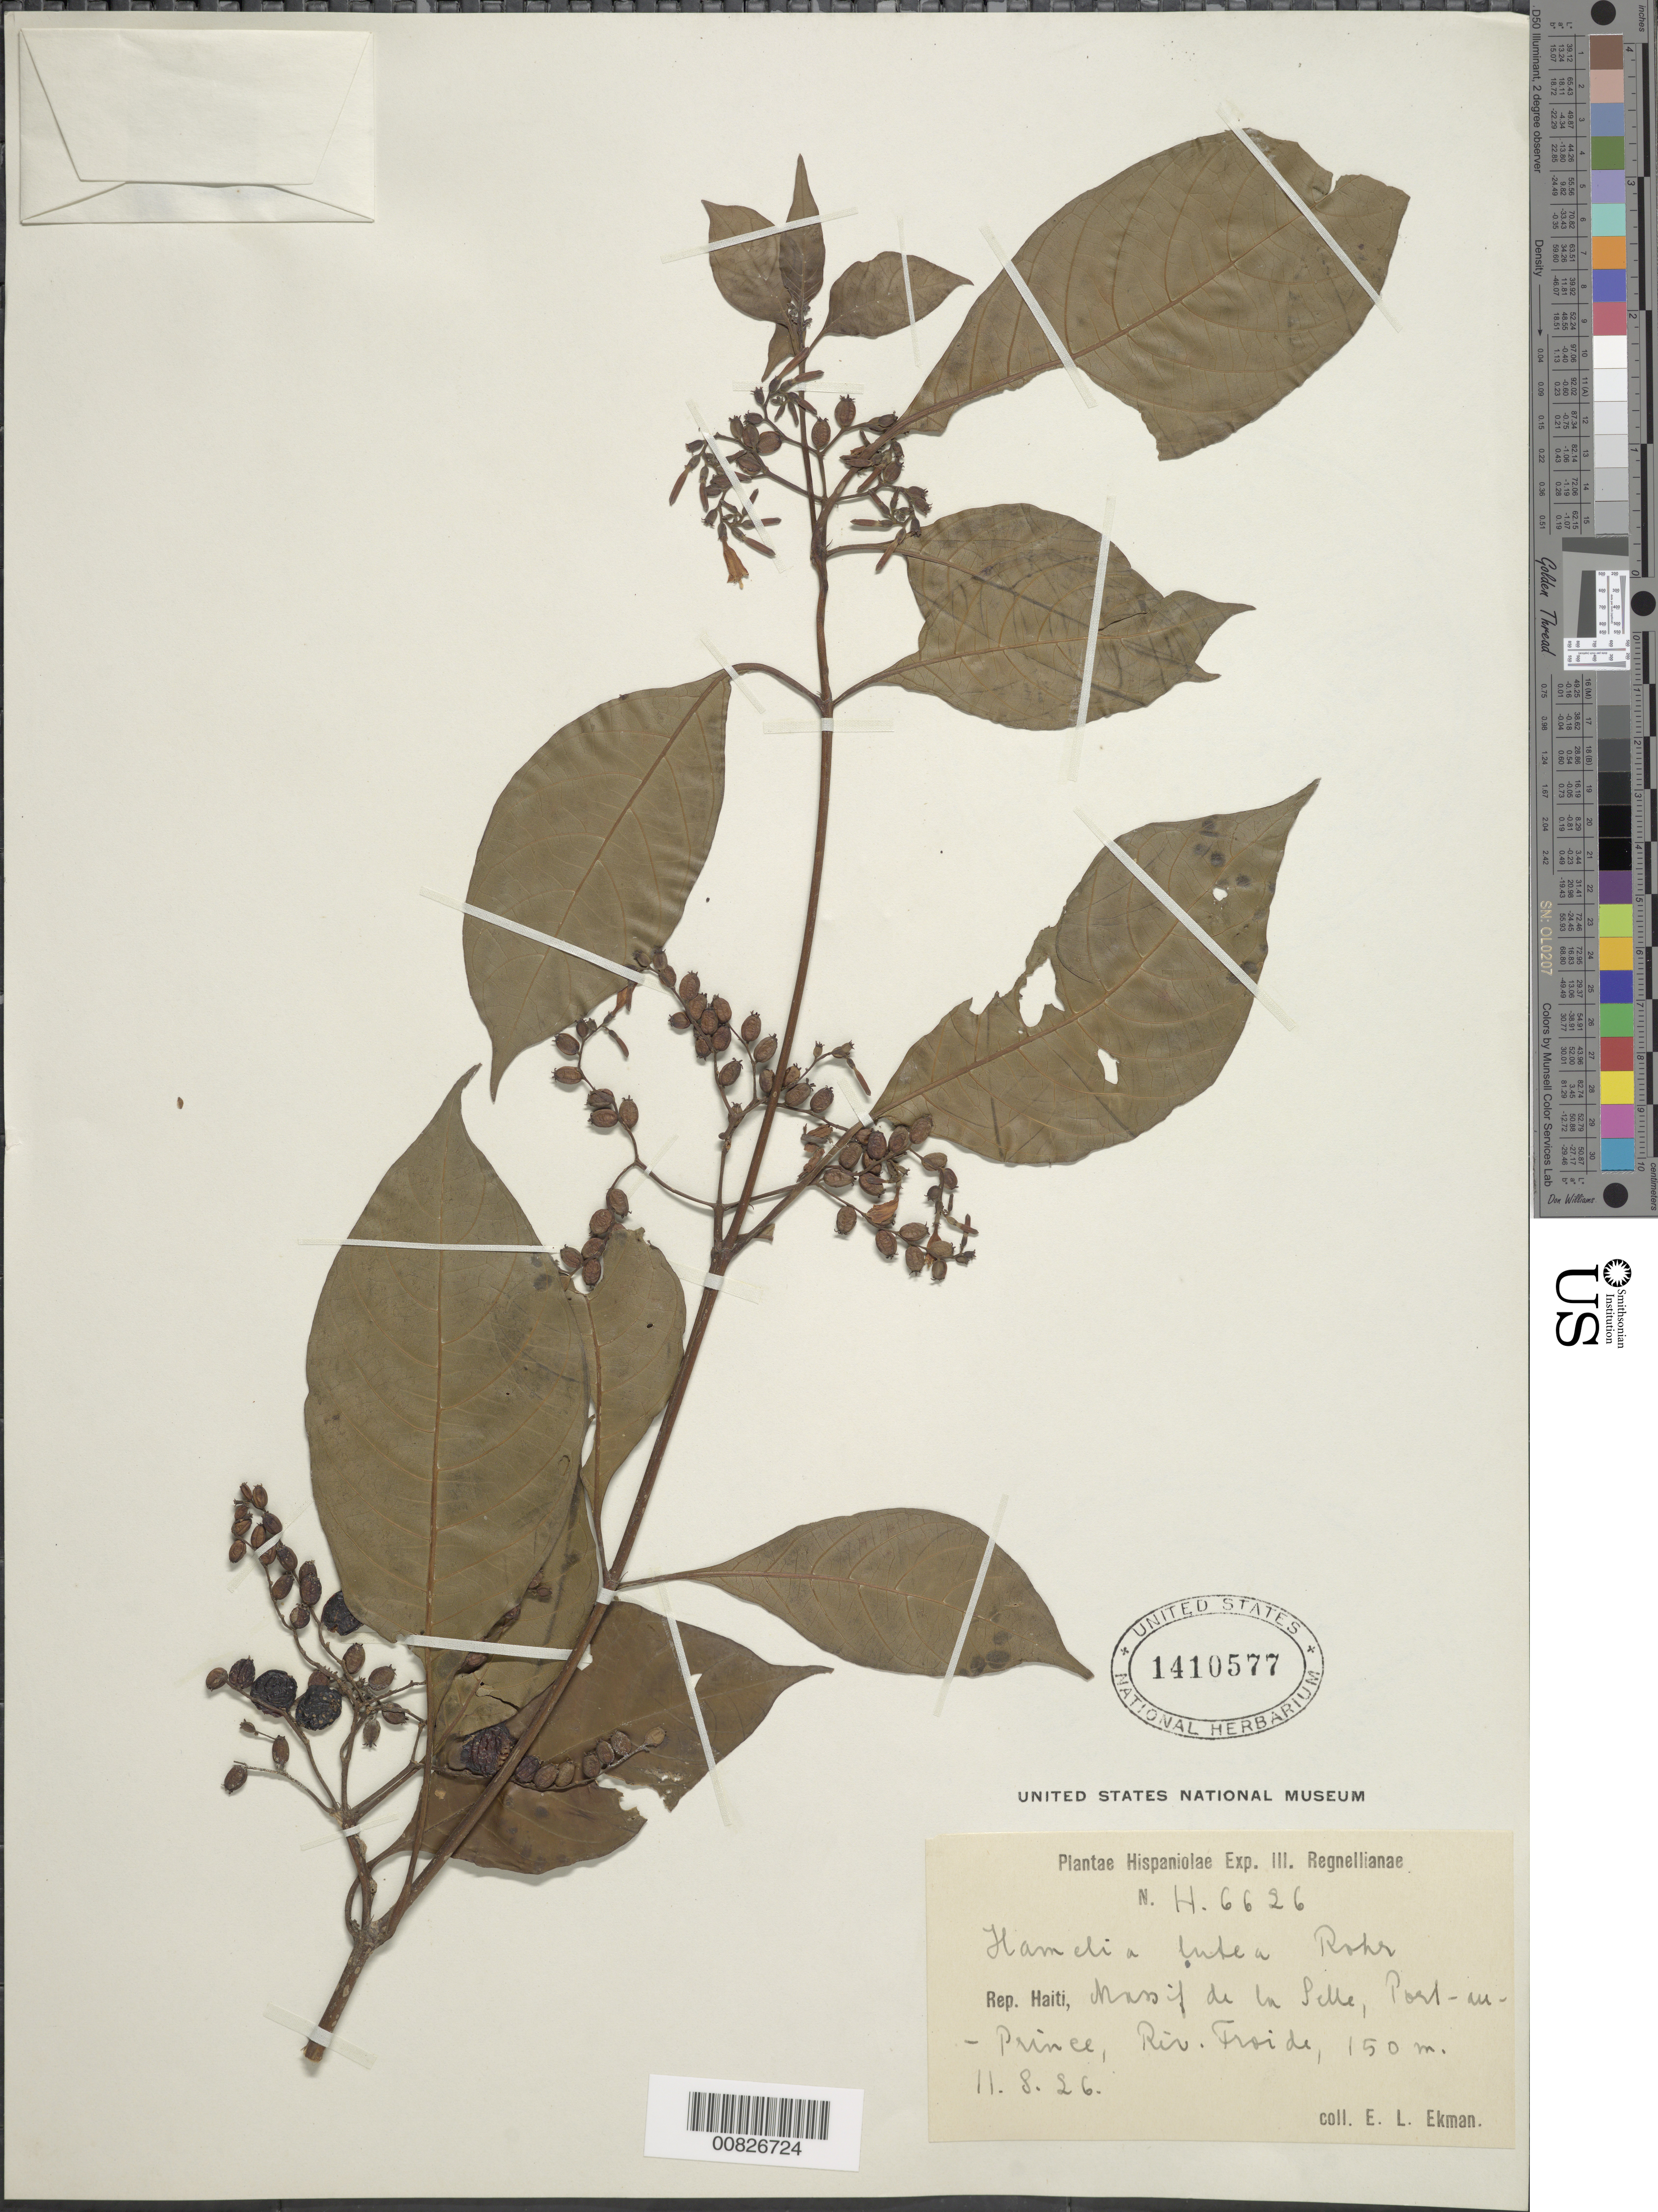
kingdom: Plantae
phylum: Tracheophyta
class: Magnoliopsida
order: Gentianales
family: Rubiaceae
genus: Hamelia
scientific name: Hamelia axillaris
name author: Sw.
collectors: E. L. Ekman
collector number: H 6626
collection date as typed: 11 Aug 1926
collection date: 1926-08-11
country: Haiti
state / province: Ouest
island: Hispaniola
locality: Massif de la Selle, Port-au-Prince, Riv. Froide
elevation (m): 150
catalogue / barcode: US 1410577